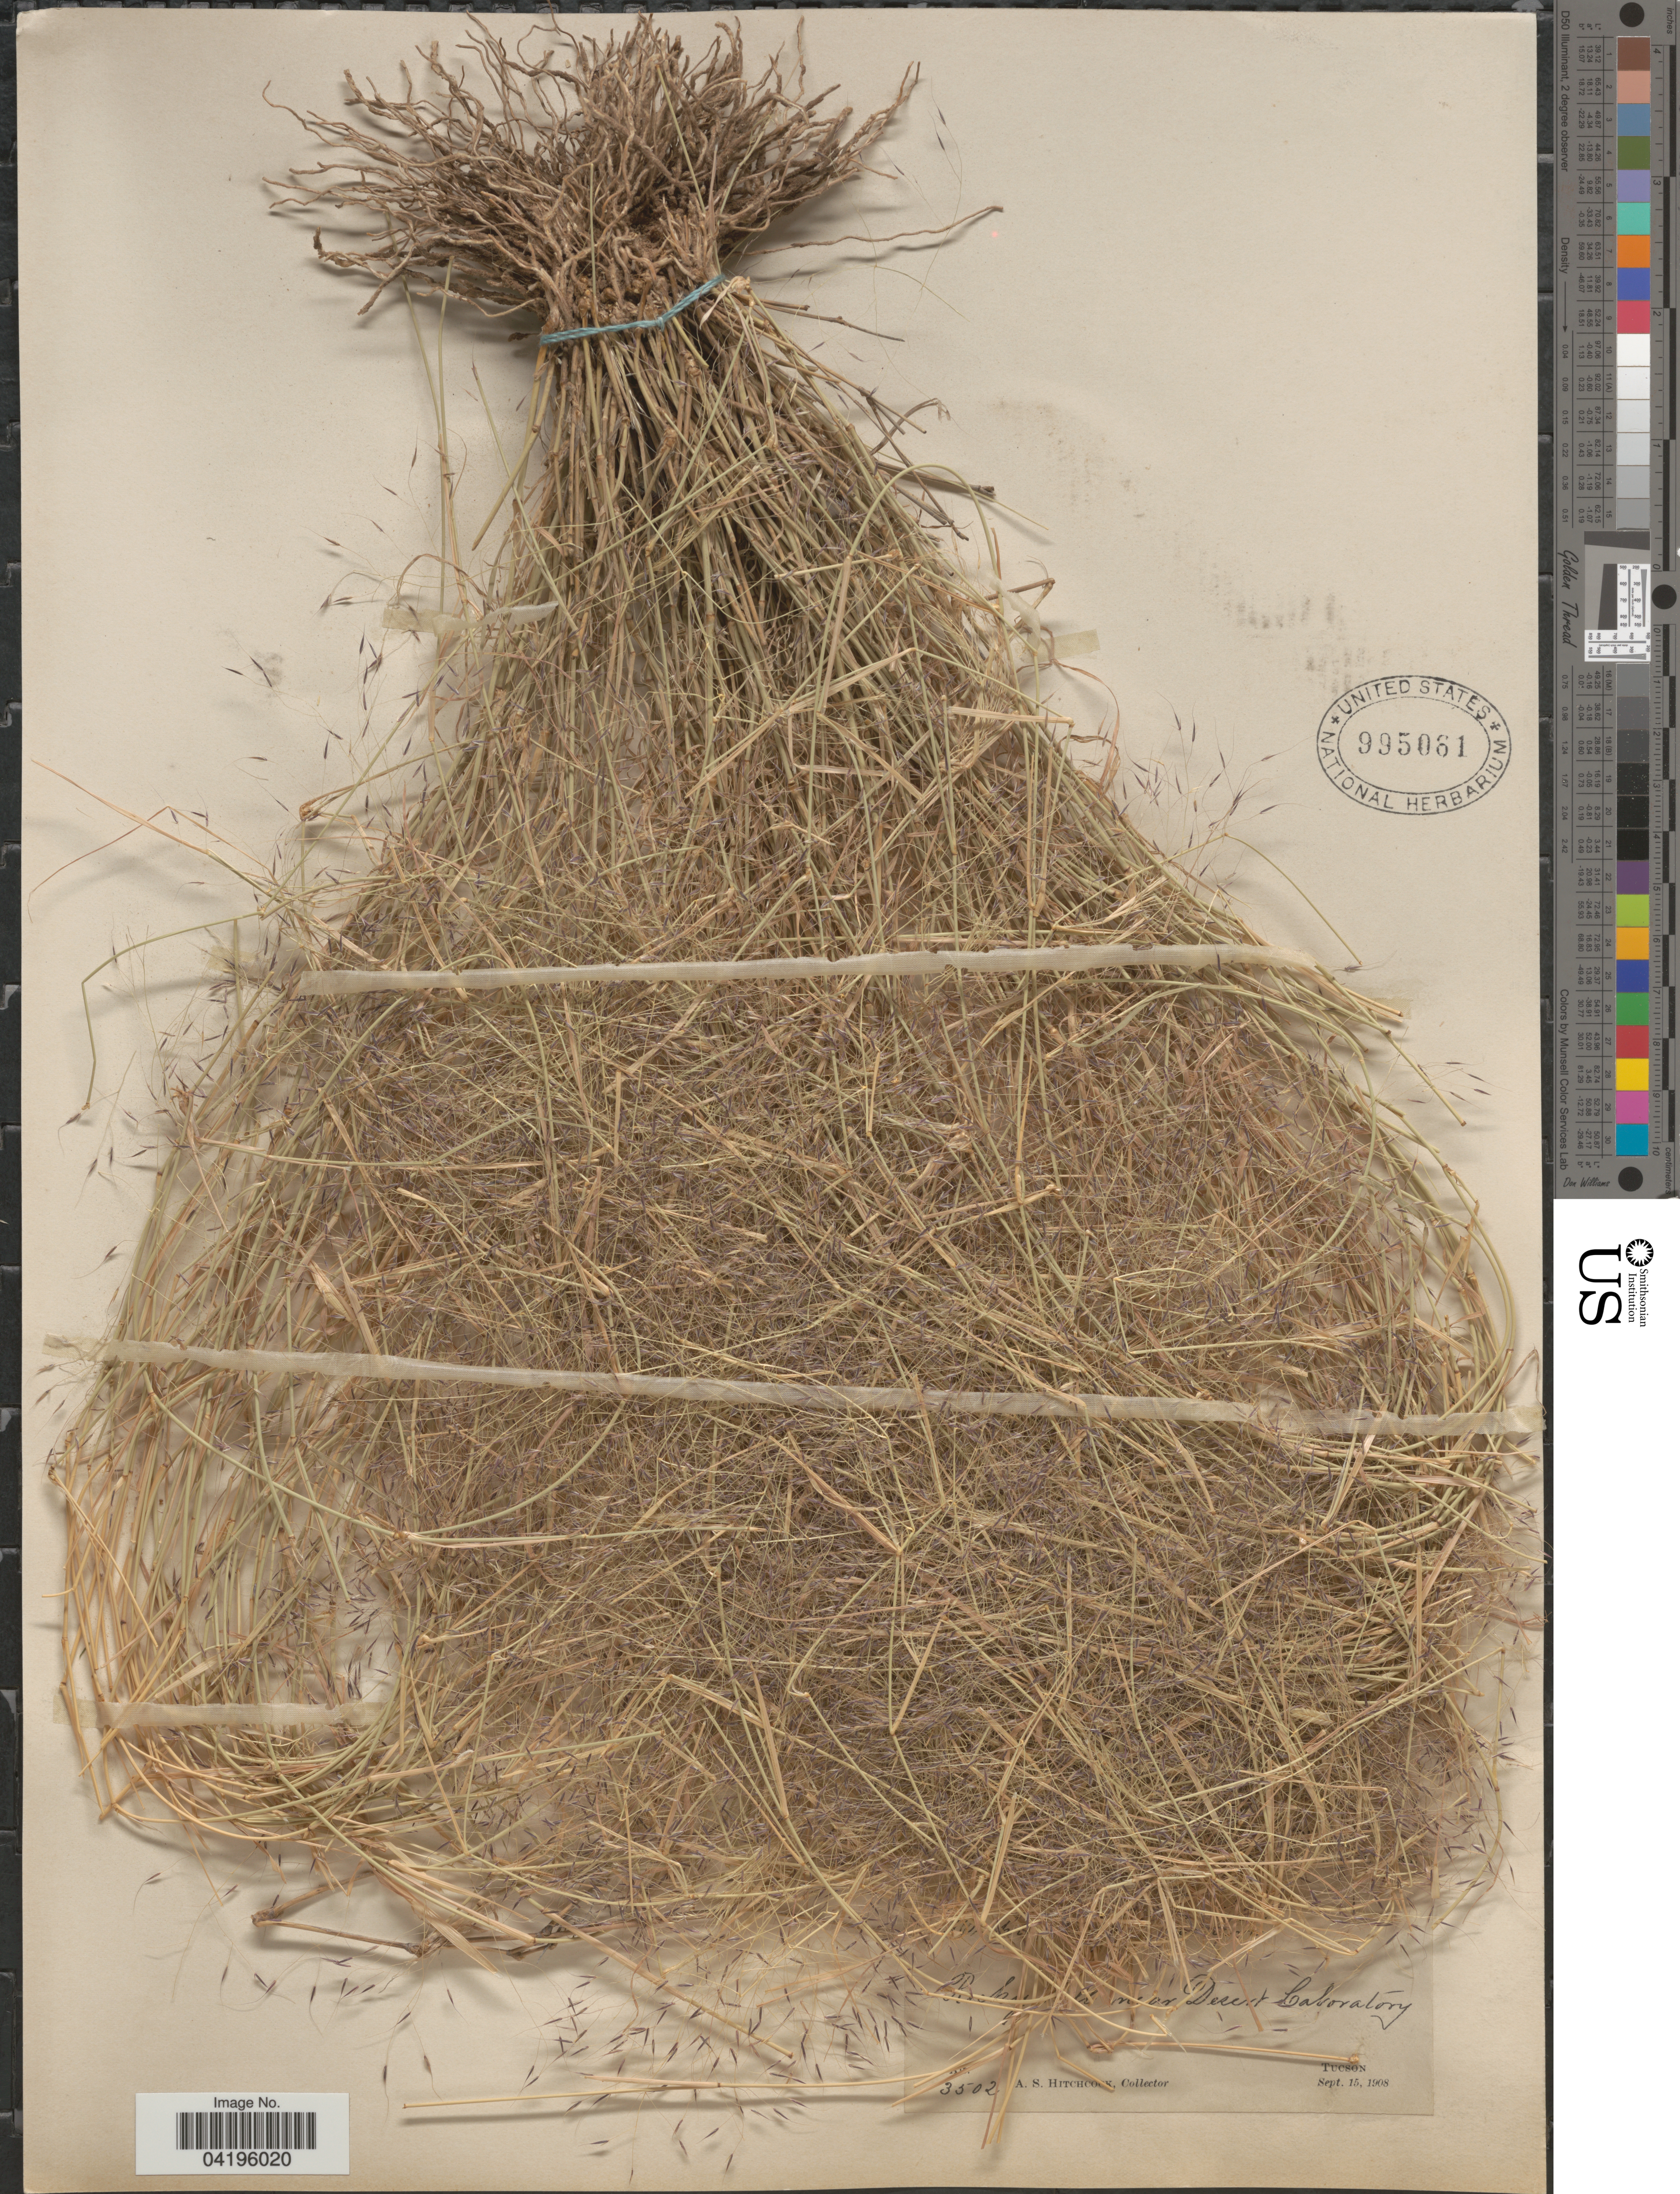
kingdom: Plantae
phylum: Tracheophyta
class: Liliopsida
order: Poales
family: Poaceae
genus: Muhlenbergia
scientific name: Muhlenbergia porteri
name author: Scribn. in W.J. Beal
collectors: A. S. Hitchcock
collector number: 3502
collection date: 1908-09-15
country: United States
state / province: Arizona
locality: R [illegible text] n [illegible text]ar Desert Laboratory. Tucson.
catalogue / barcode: US 995061